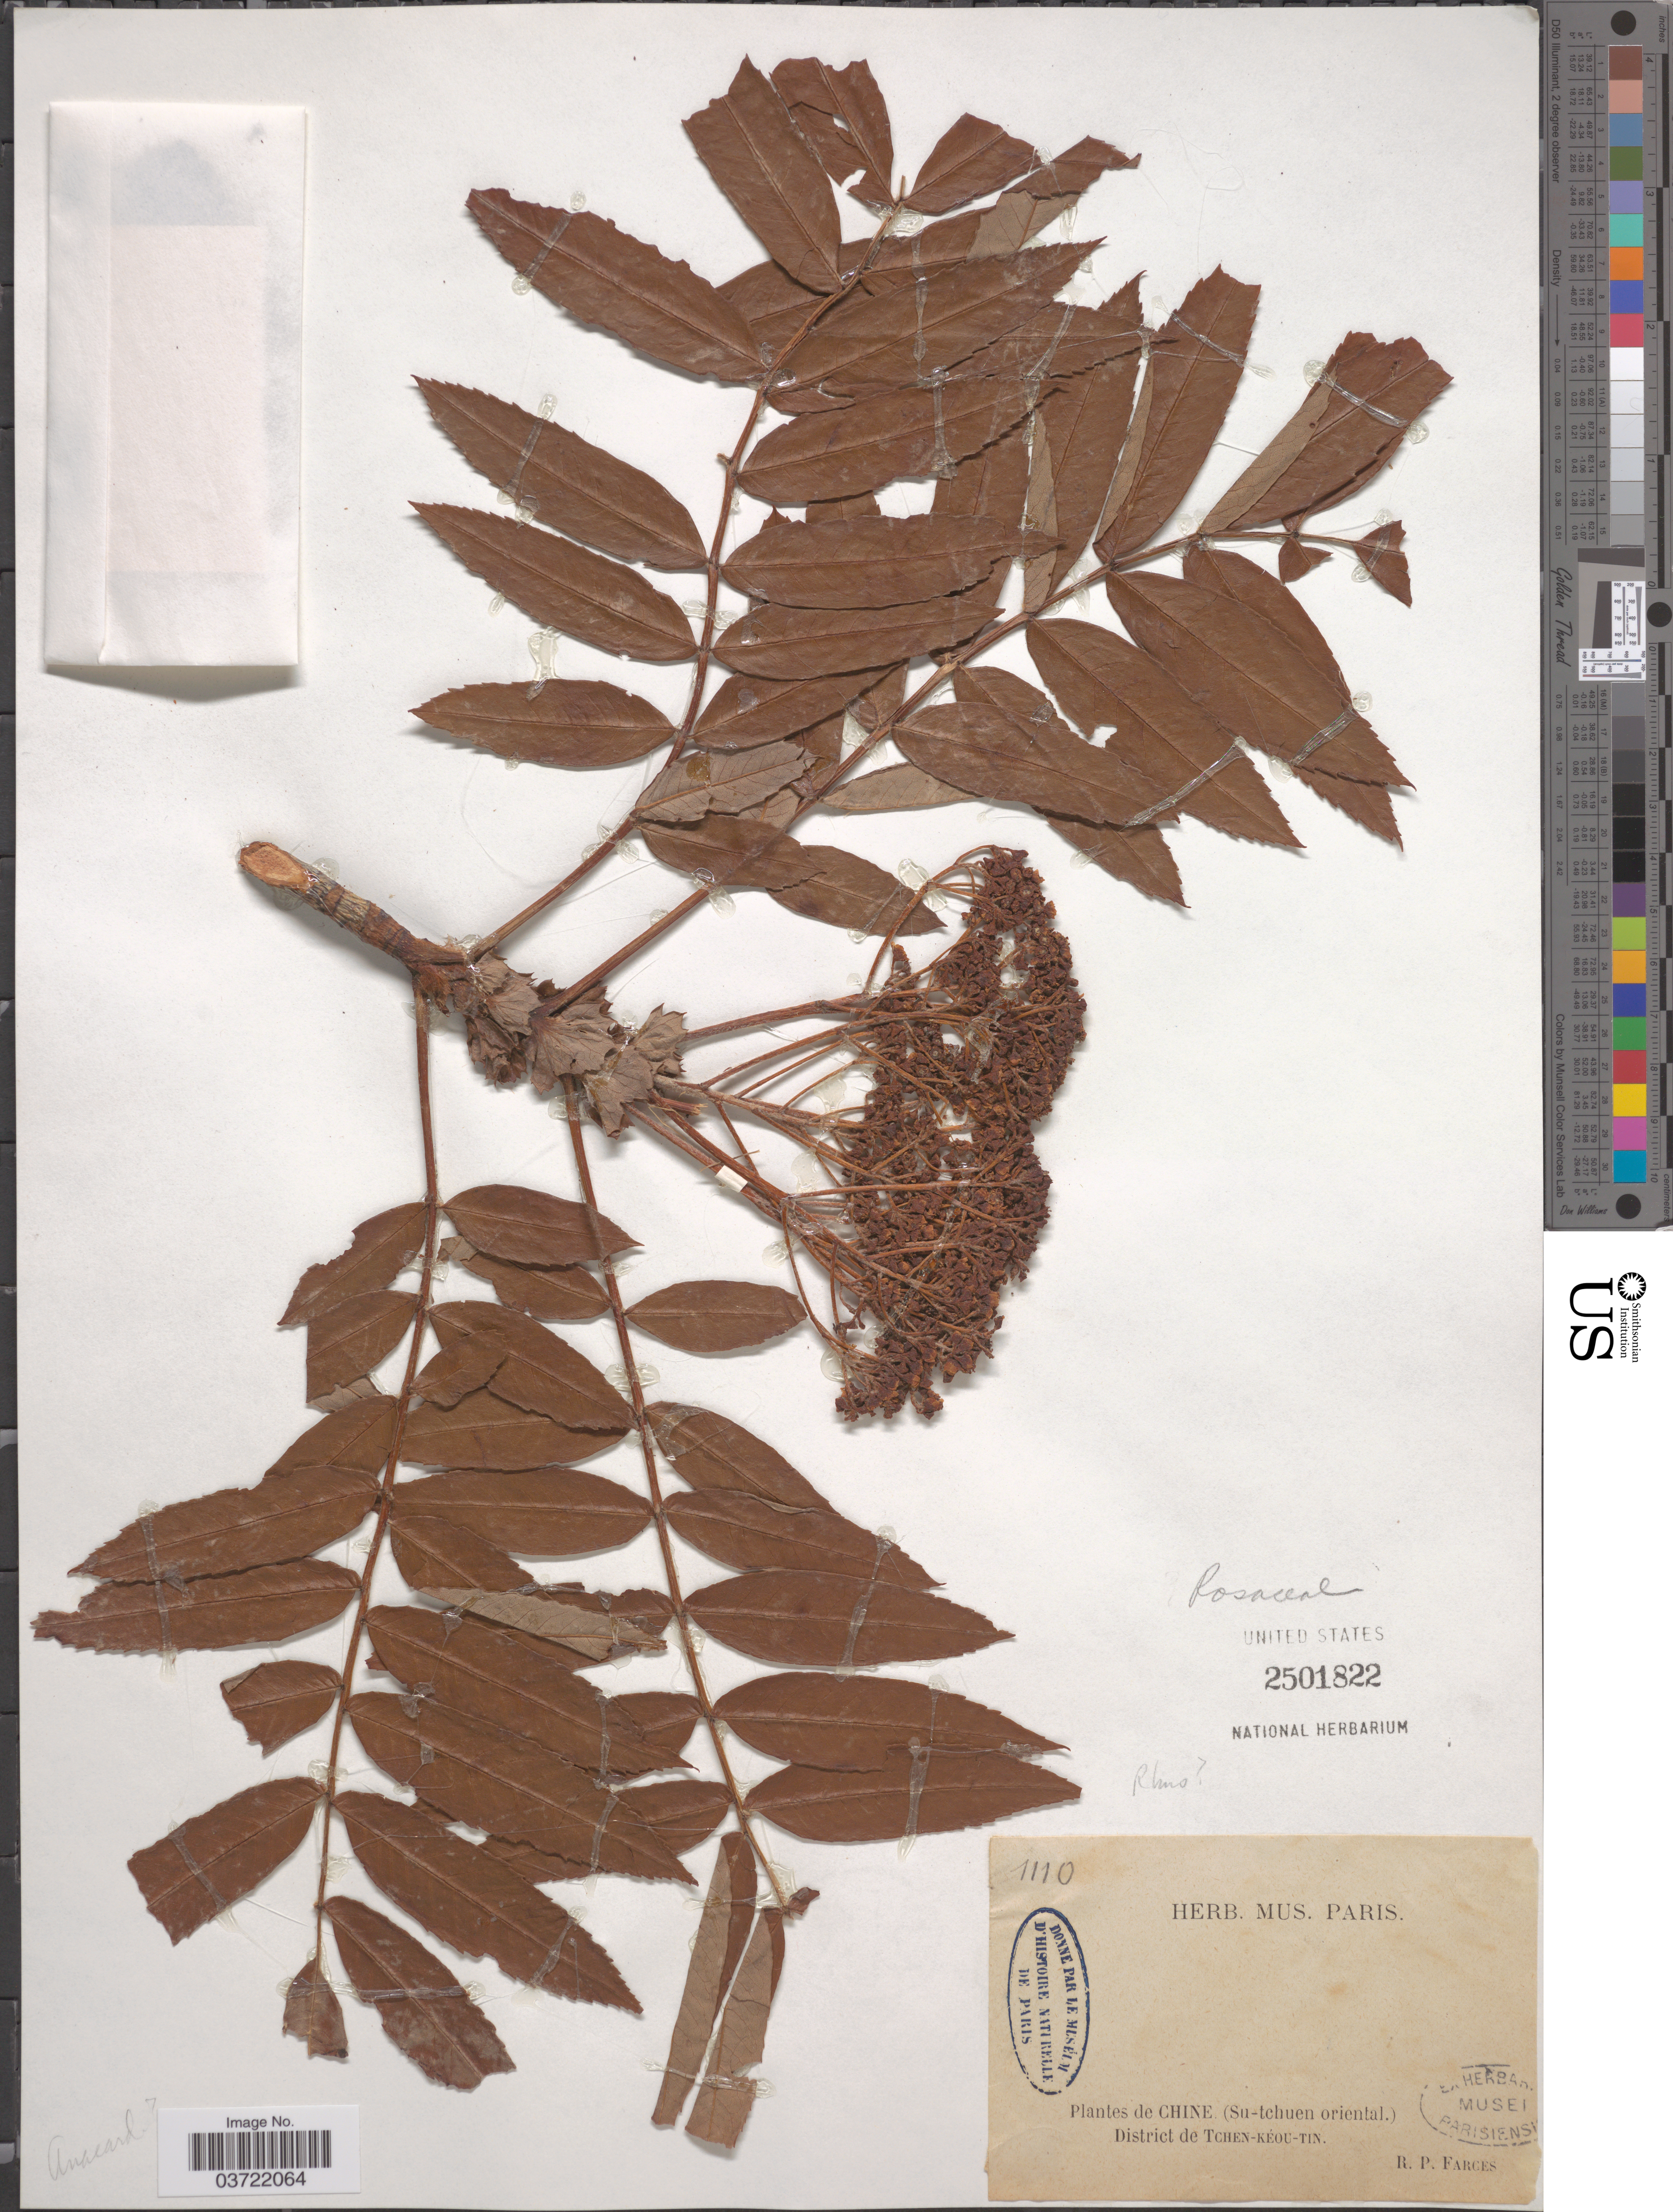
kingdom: Plantae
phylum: Tracheophyta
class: Liliopsida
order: Poales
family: Juncaceae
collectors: R. Farges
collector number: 1110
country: China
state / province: Sichuan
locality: (Su-tchuen oriental.) District de Tchen-kéou-tin.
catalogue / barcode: US 2501822